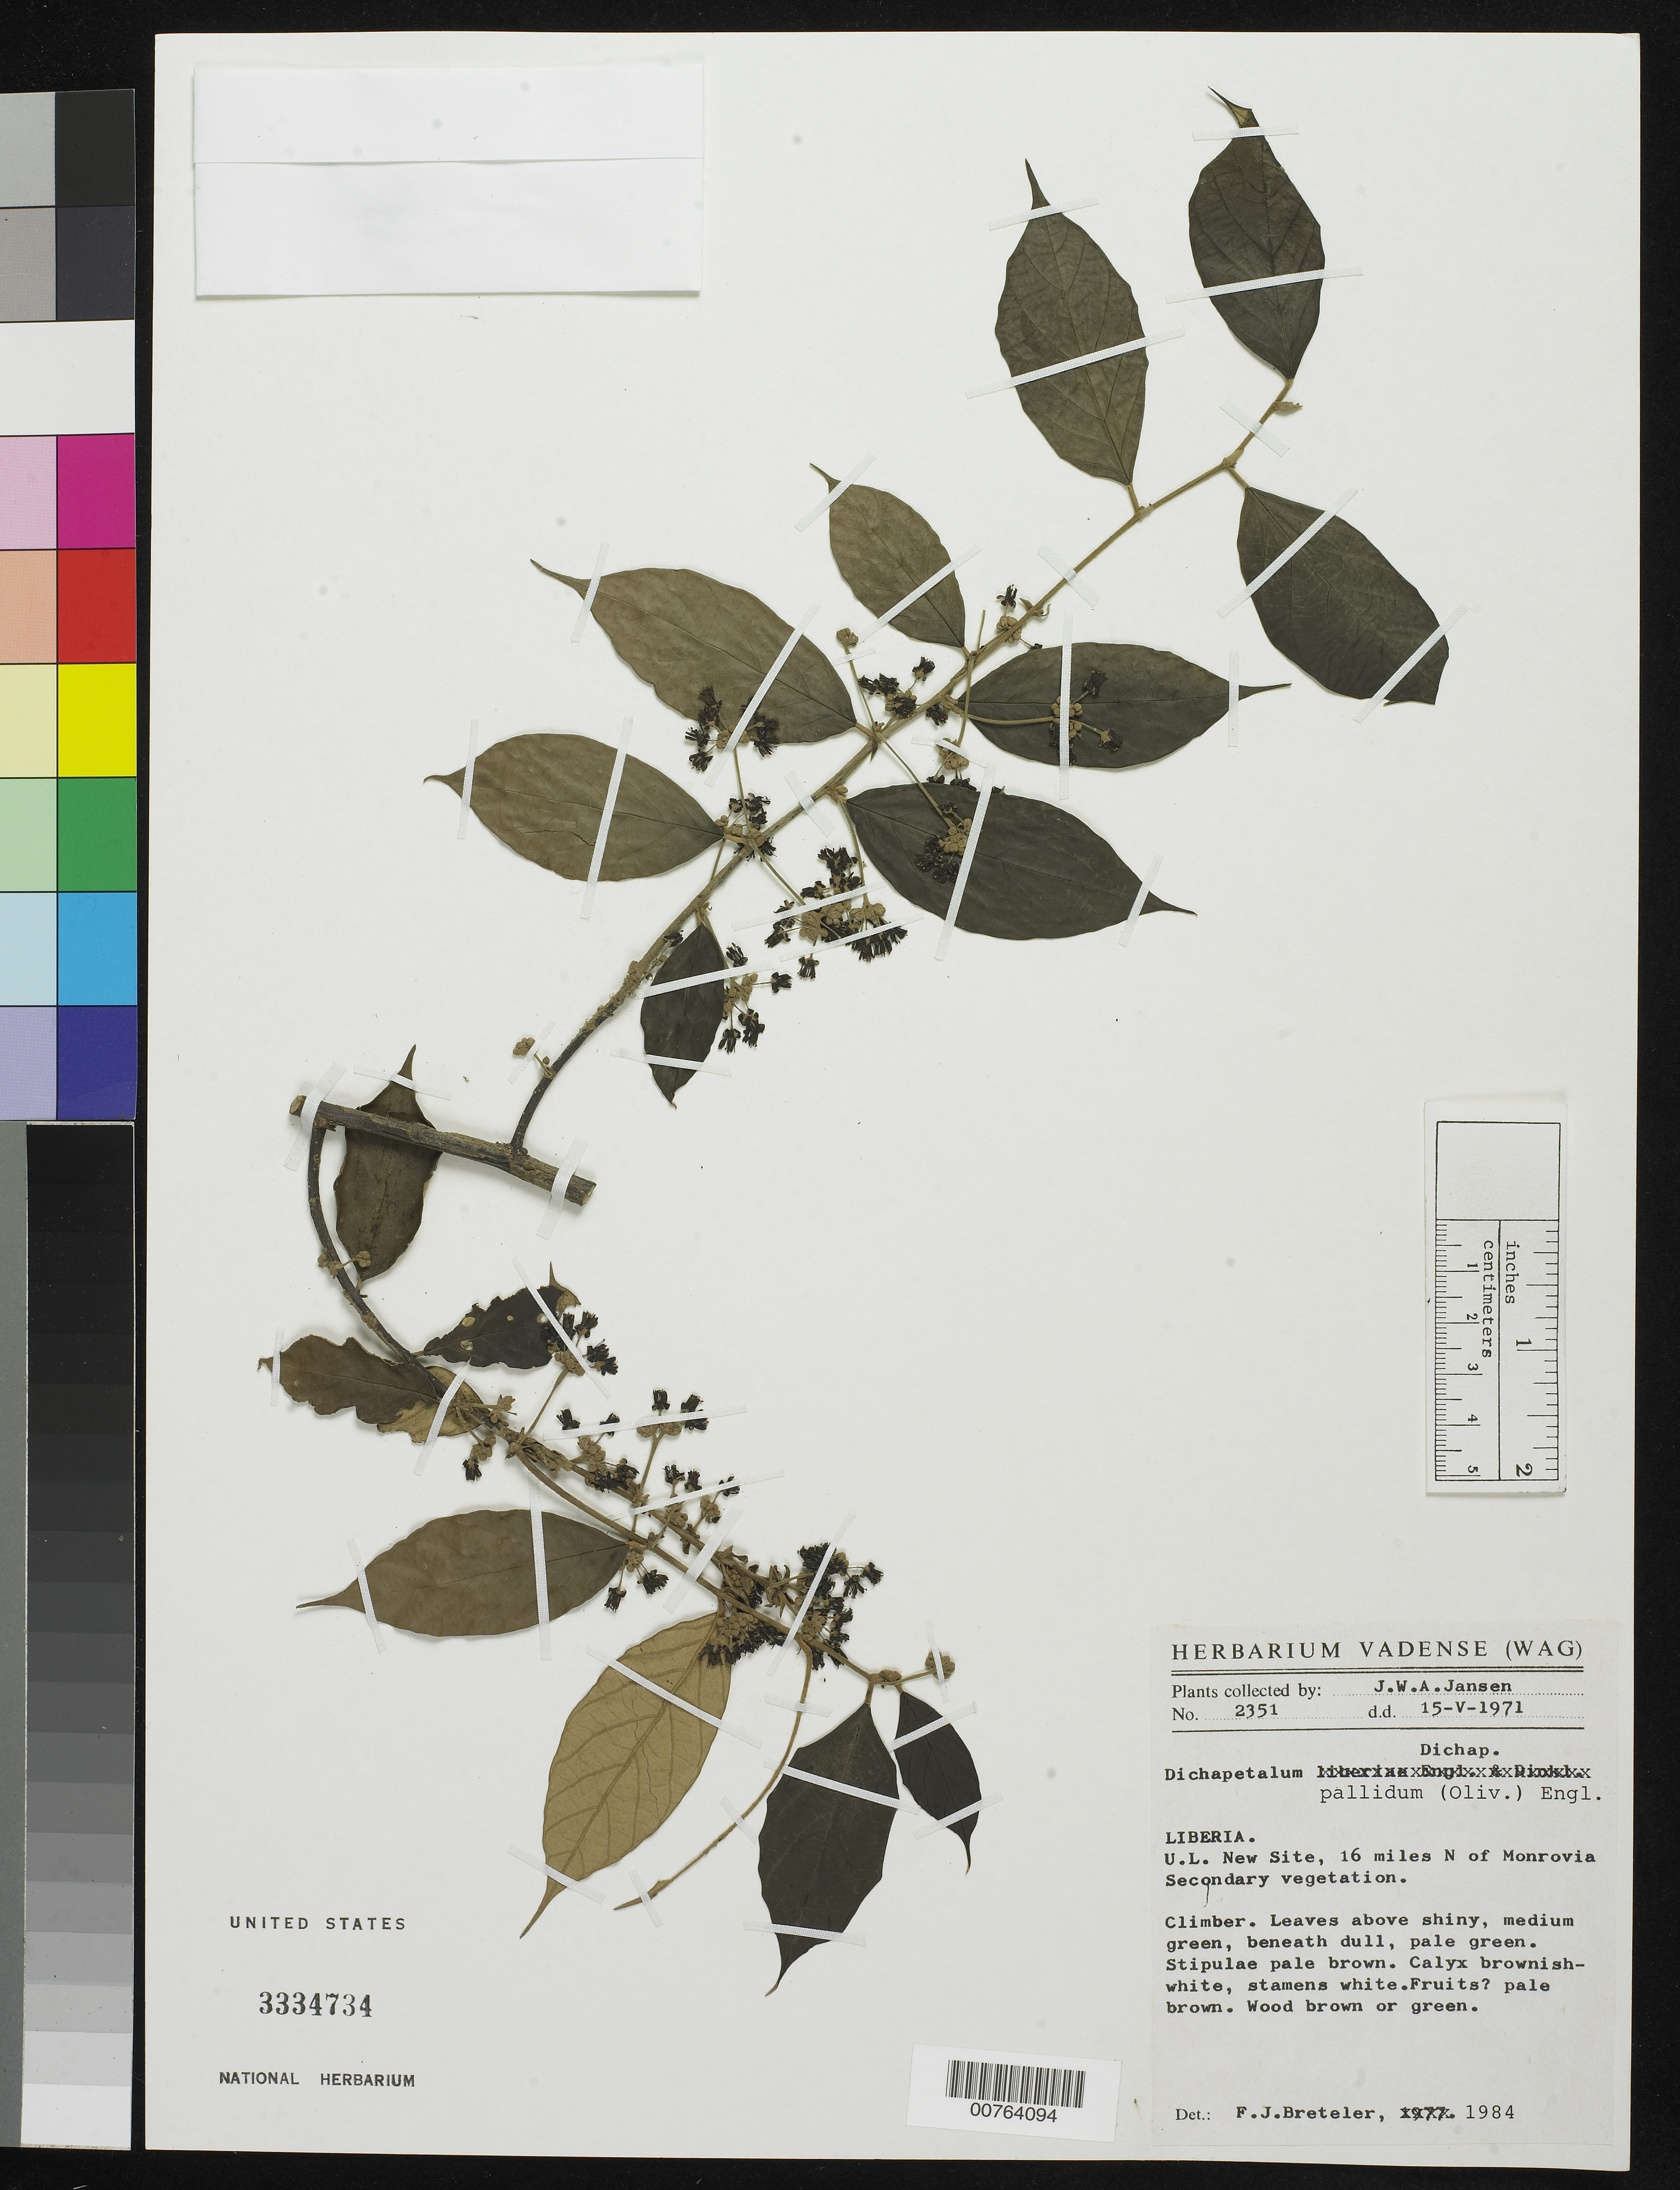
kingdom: Plantae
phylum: Tracheophyta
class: Magnoliopsida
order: Malpighiales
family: Dichapetalaceae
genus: Dichapetalum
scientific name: Dichapetalum pallidum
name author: (Oliv.) Engl.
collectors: J. Jansen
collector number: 2351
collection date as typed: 15 May 1971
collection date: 1971-05-15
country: Liberia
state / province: Montserrado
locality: U.L. New Site, 16 miles N of Monrovia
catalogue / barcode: US 3334734